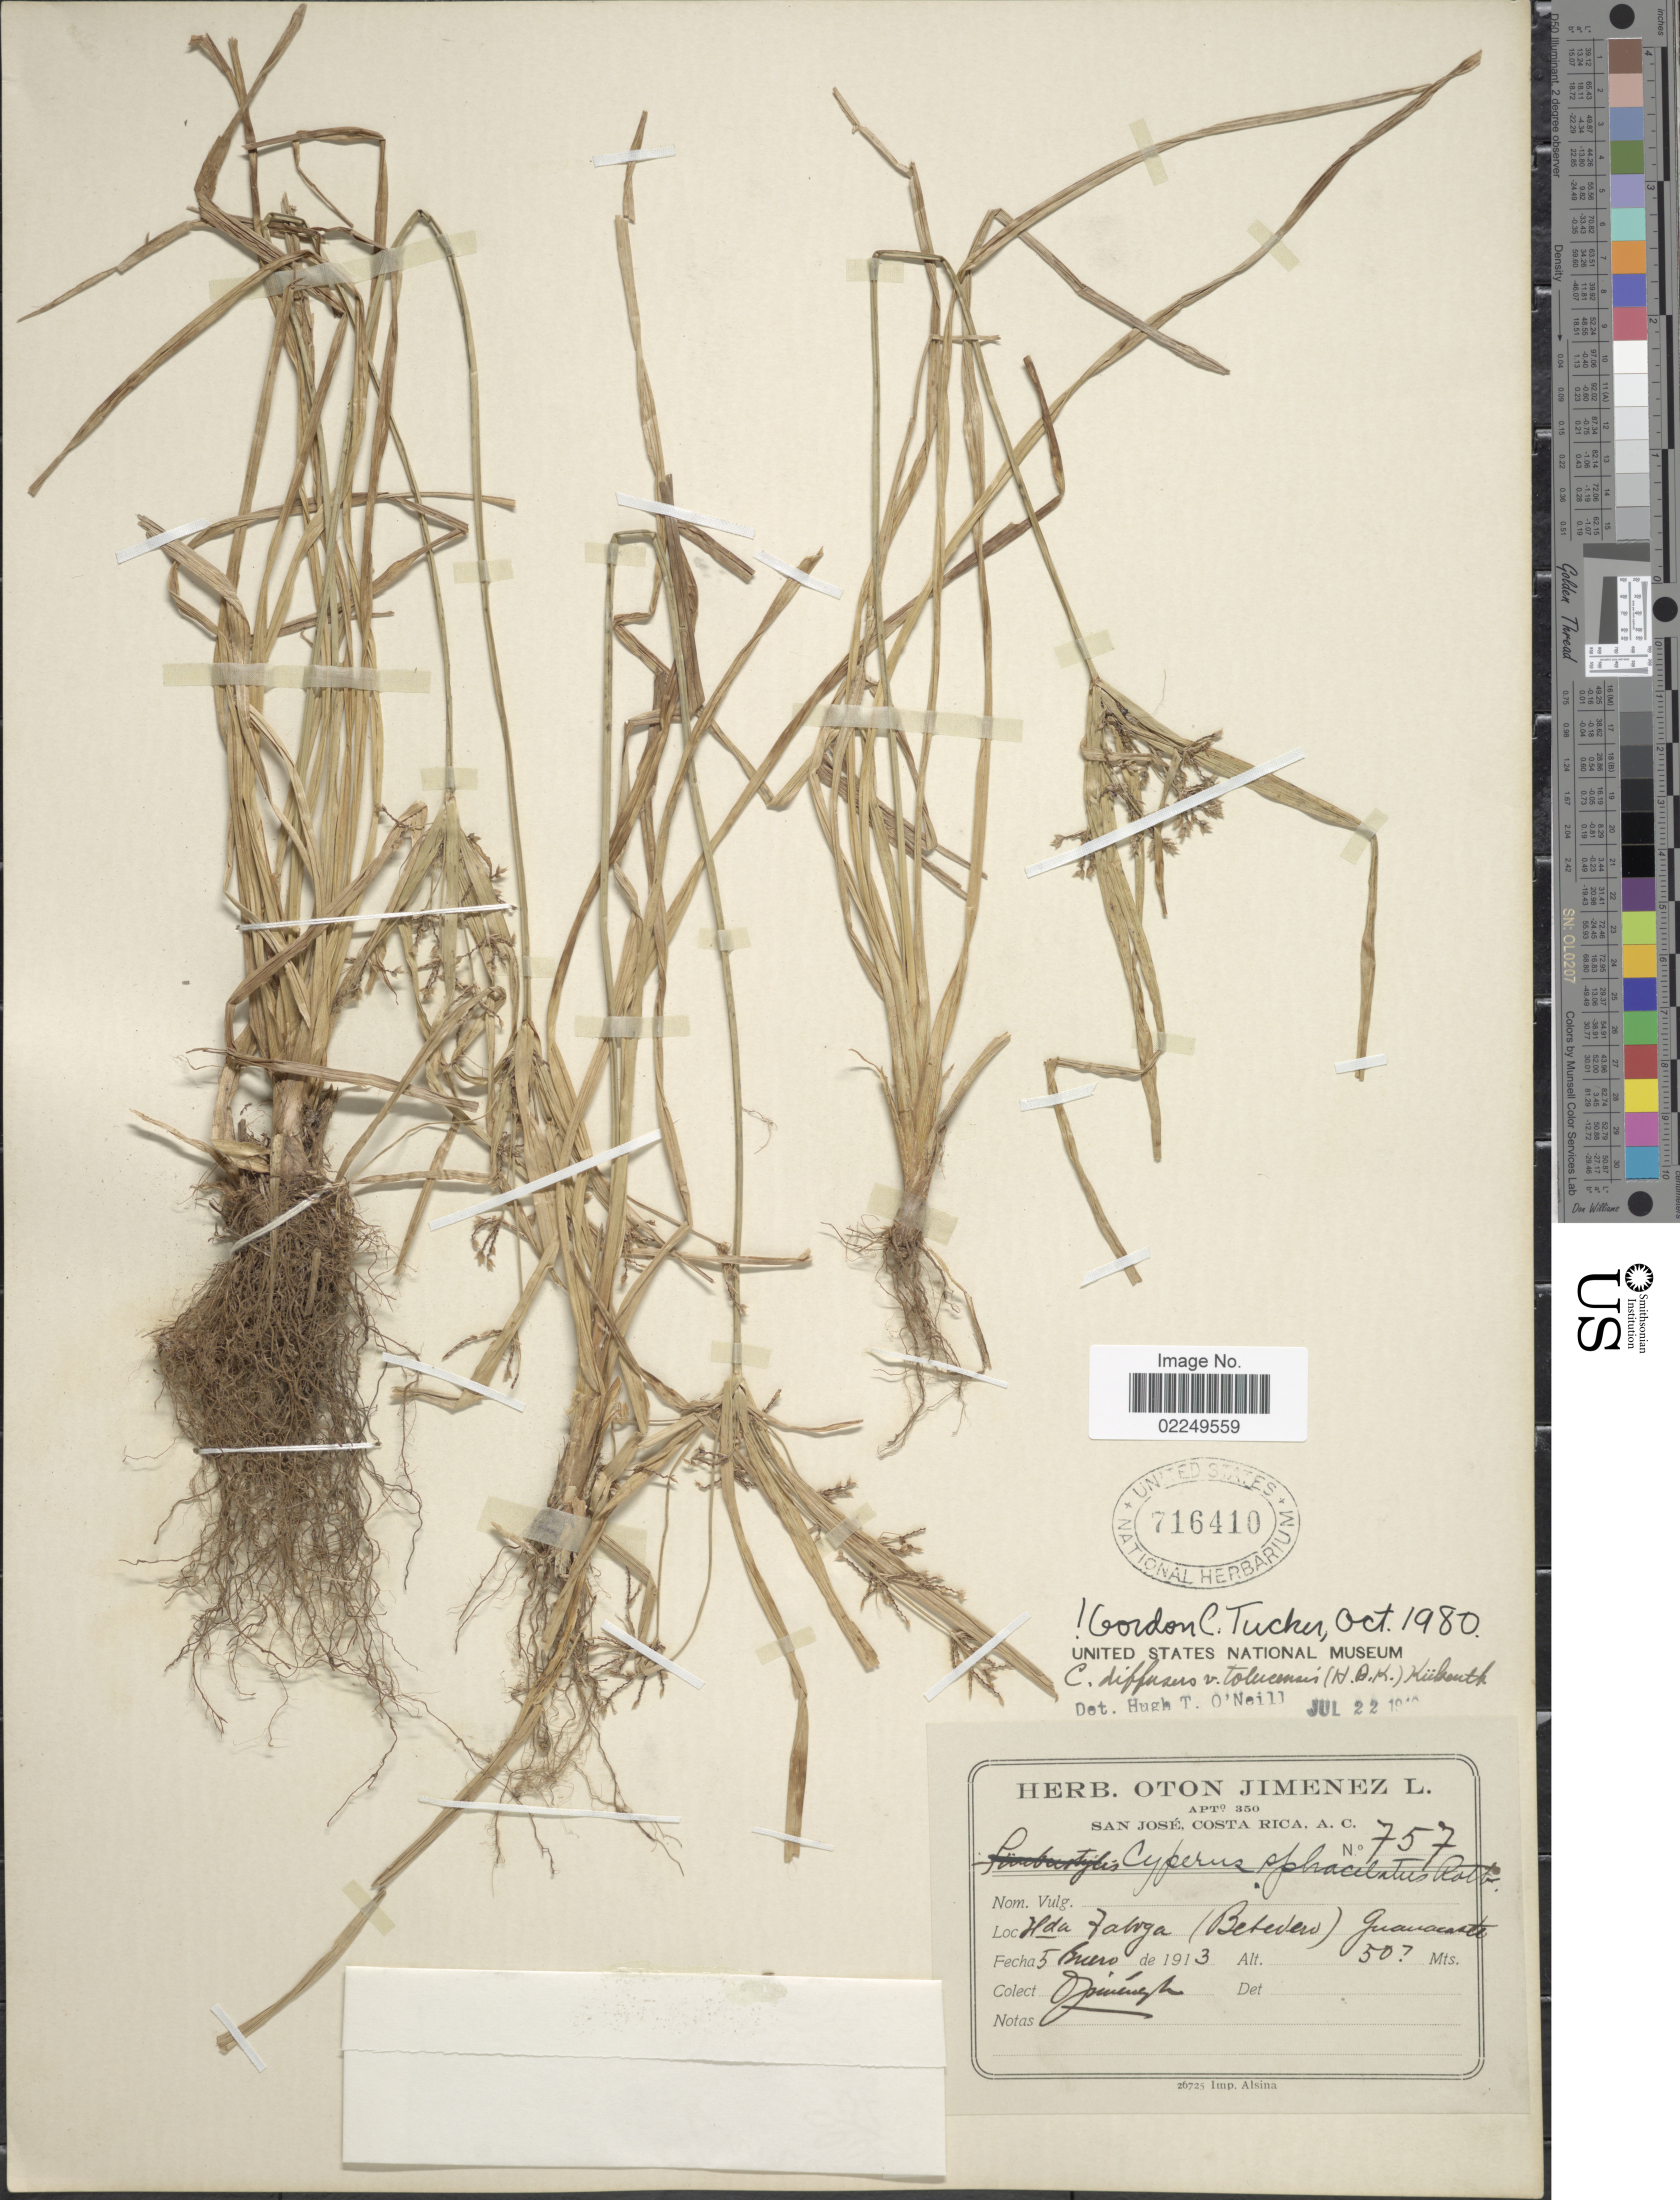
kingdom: Plantae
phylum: Tracheophyta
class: Liliopsida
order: Poales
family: Cyperaceae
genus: Cyperus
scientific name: Cyperus laxus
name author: Lam.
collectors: O. Jiménez L.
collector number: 757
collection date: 1913-01-05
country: Costa Rica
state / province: Guanacaste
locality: Hda Taboga (Betevero) Guanacaste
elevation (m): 50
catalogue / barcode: US 716410